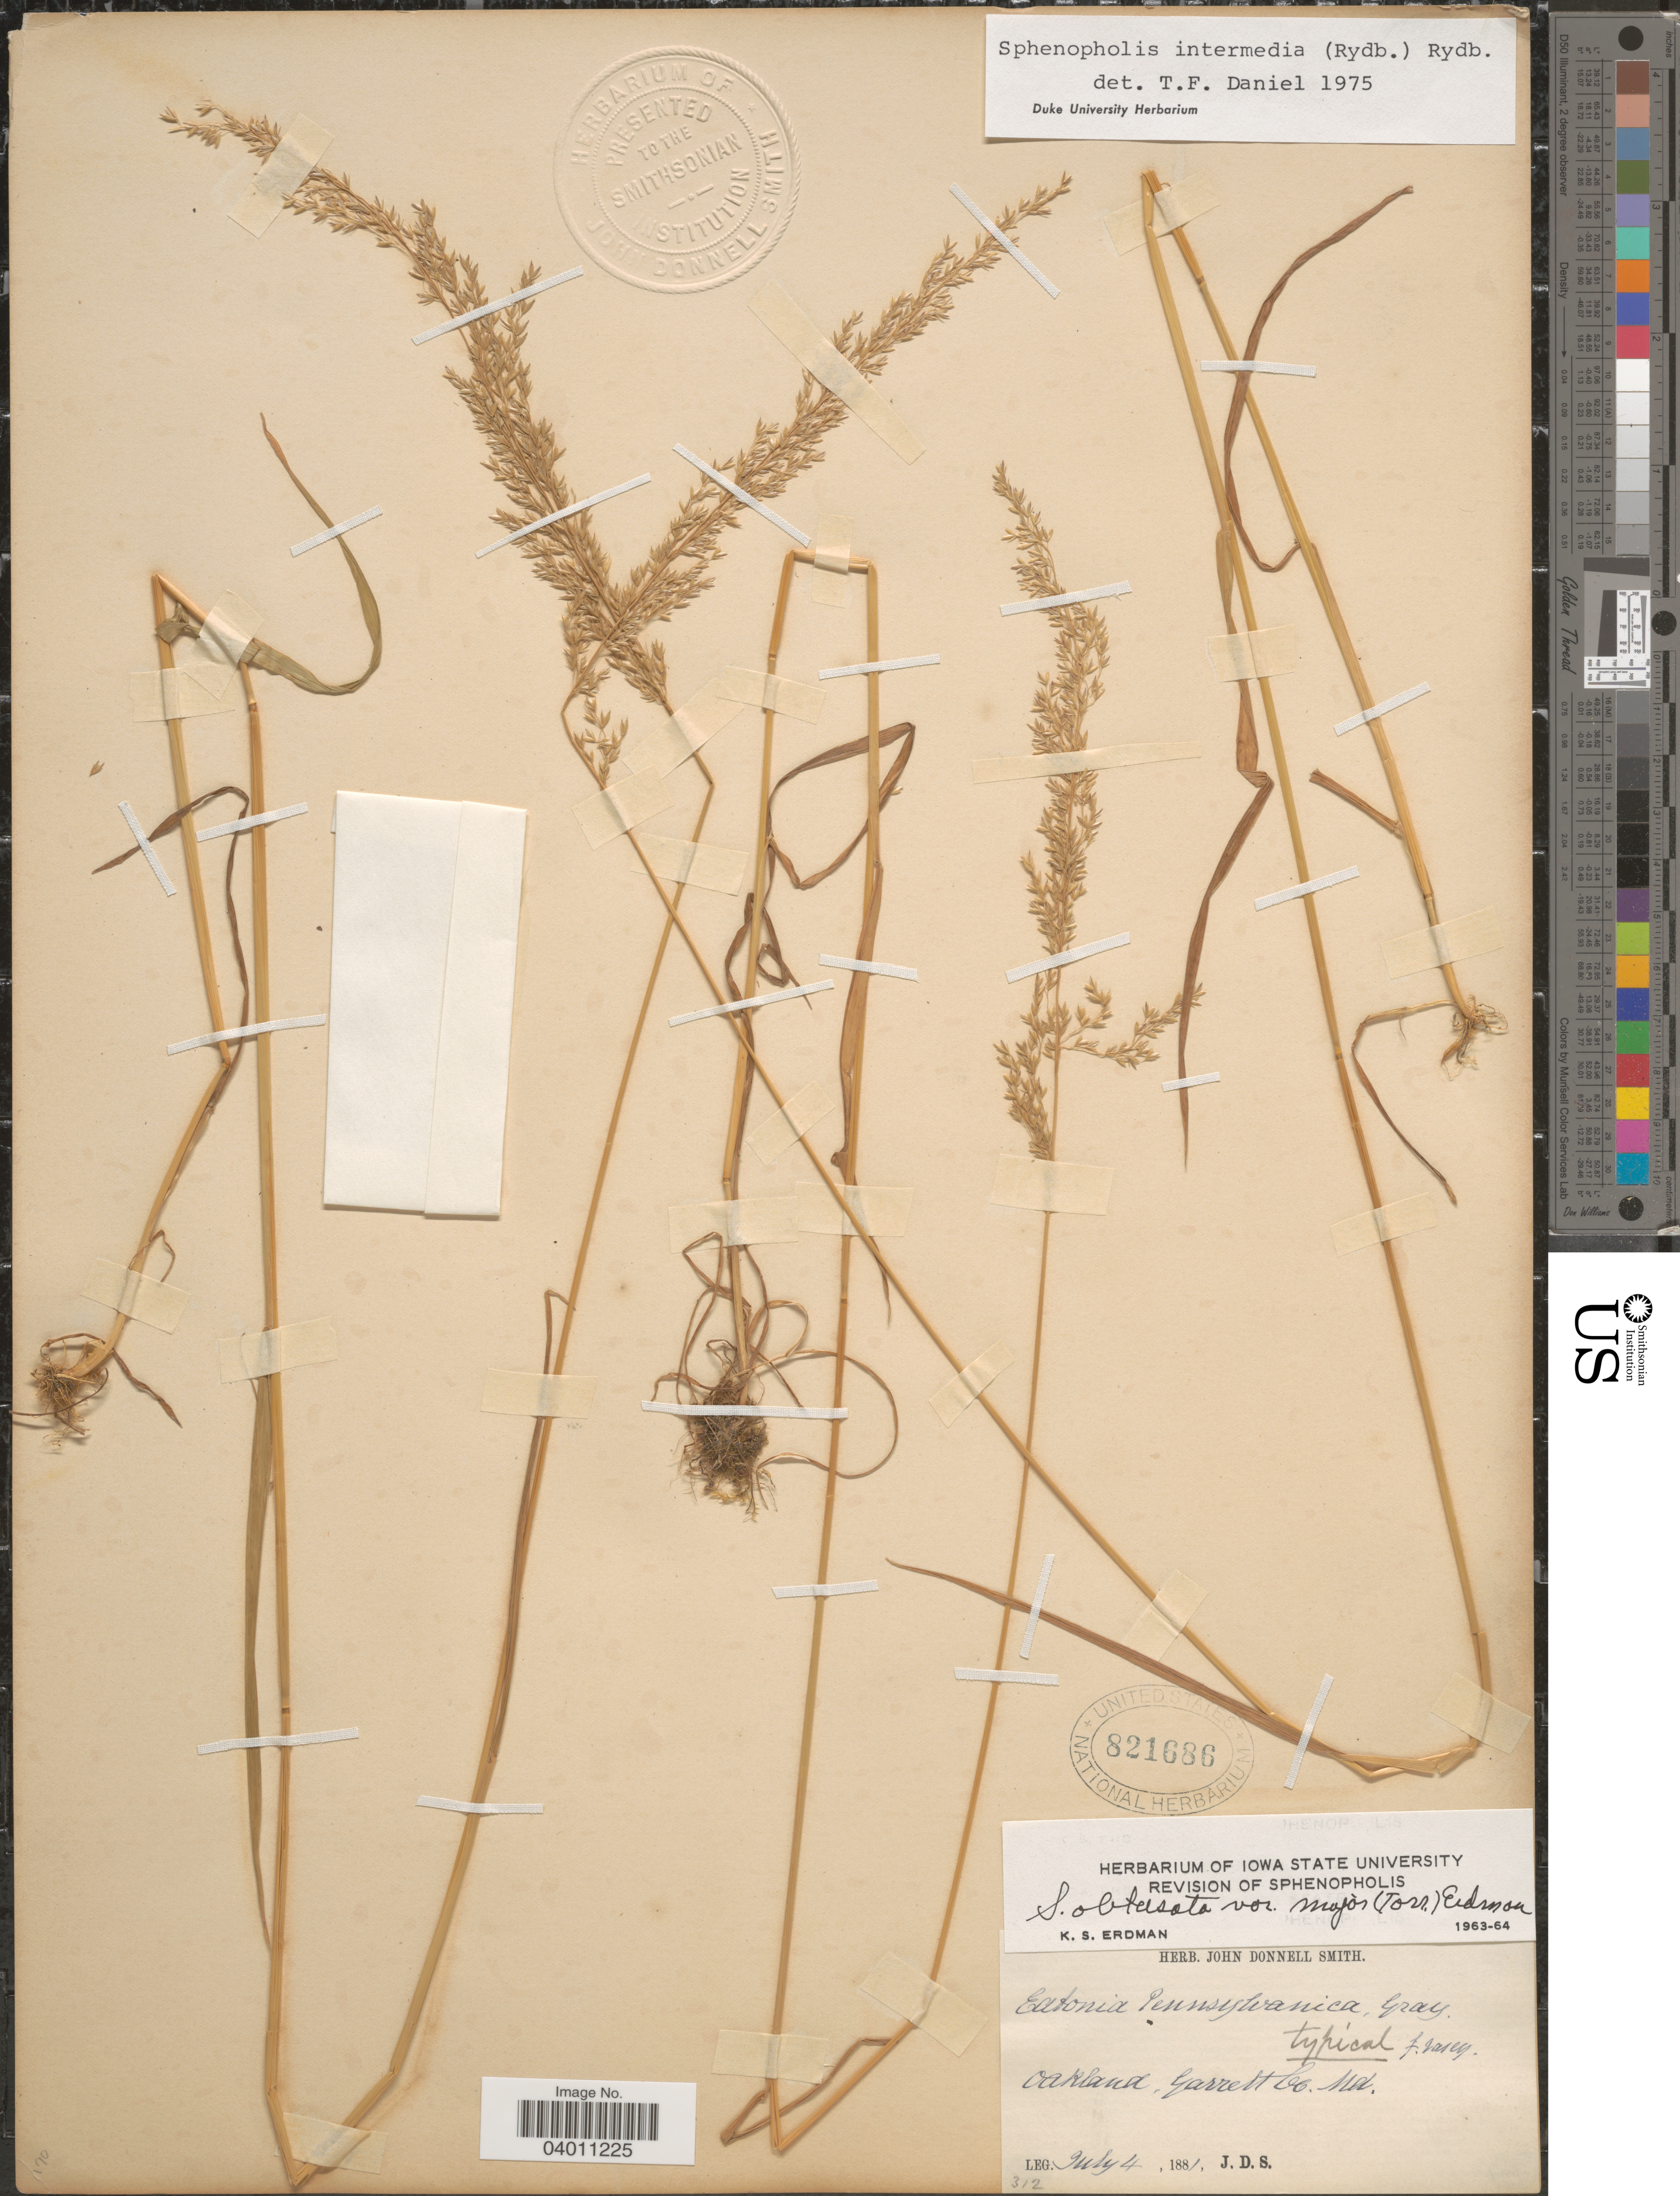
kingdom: Plantae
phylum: Tracheophyta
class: Liliopsida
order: Poales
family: Poaceae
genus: Sphenopholis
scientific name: Sphenopholis intermedia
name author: (Rydb.) Rydb.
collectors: J. Donnell Smith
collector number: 312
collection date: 1881-07-04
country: United States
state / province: Maryland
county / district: Garrett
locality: Oakland, Garrett Co.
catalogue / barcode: US 821686